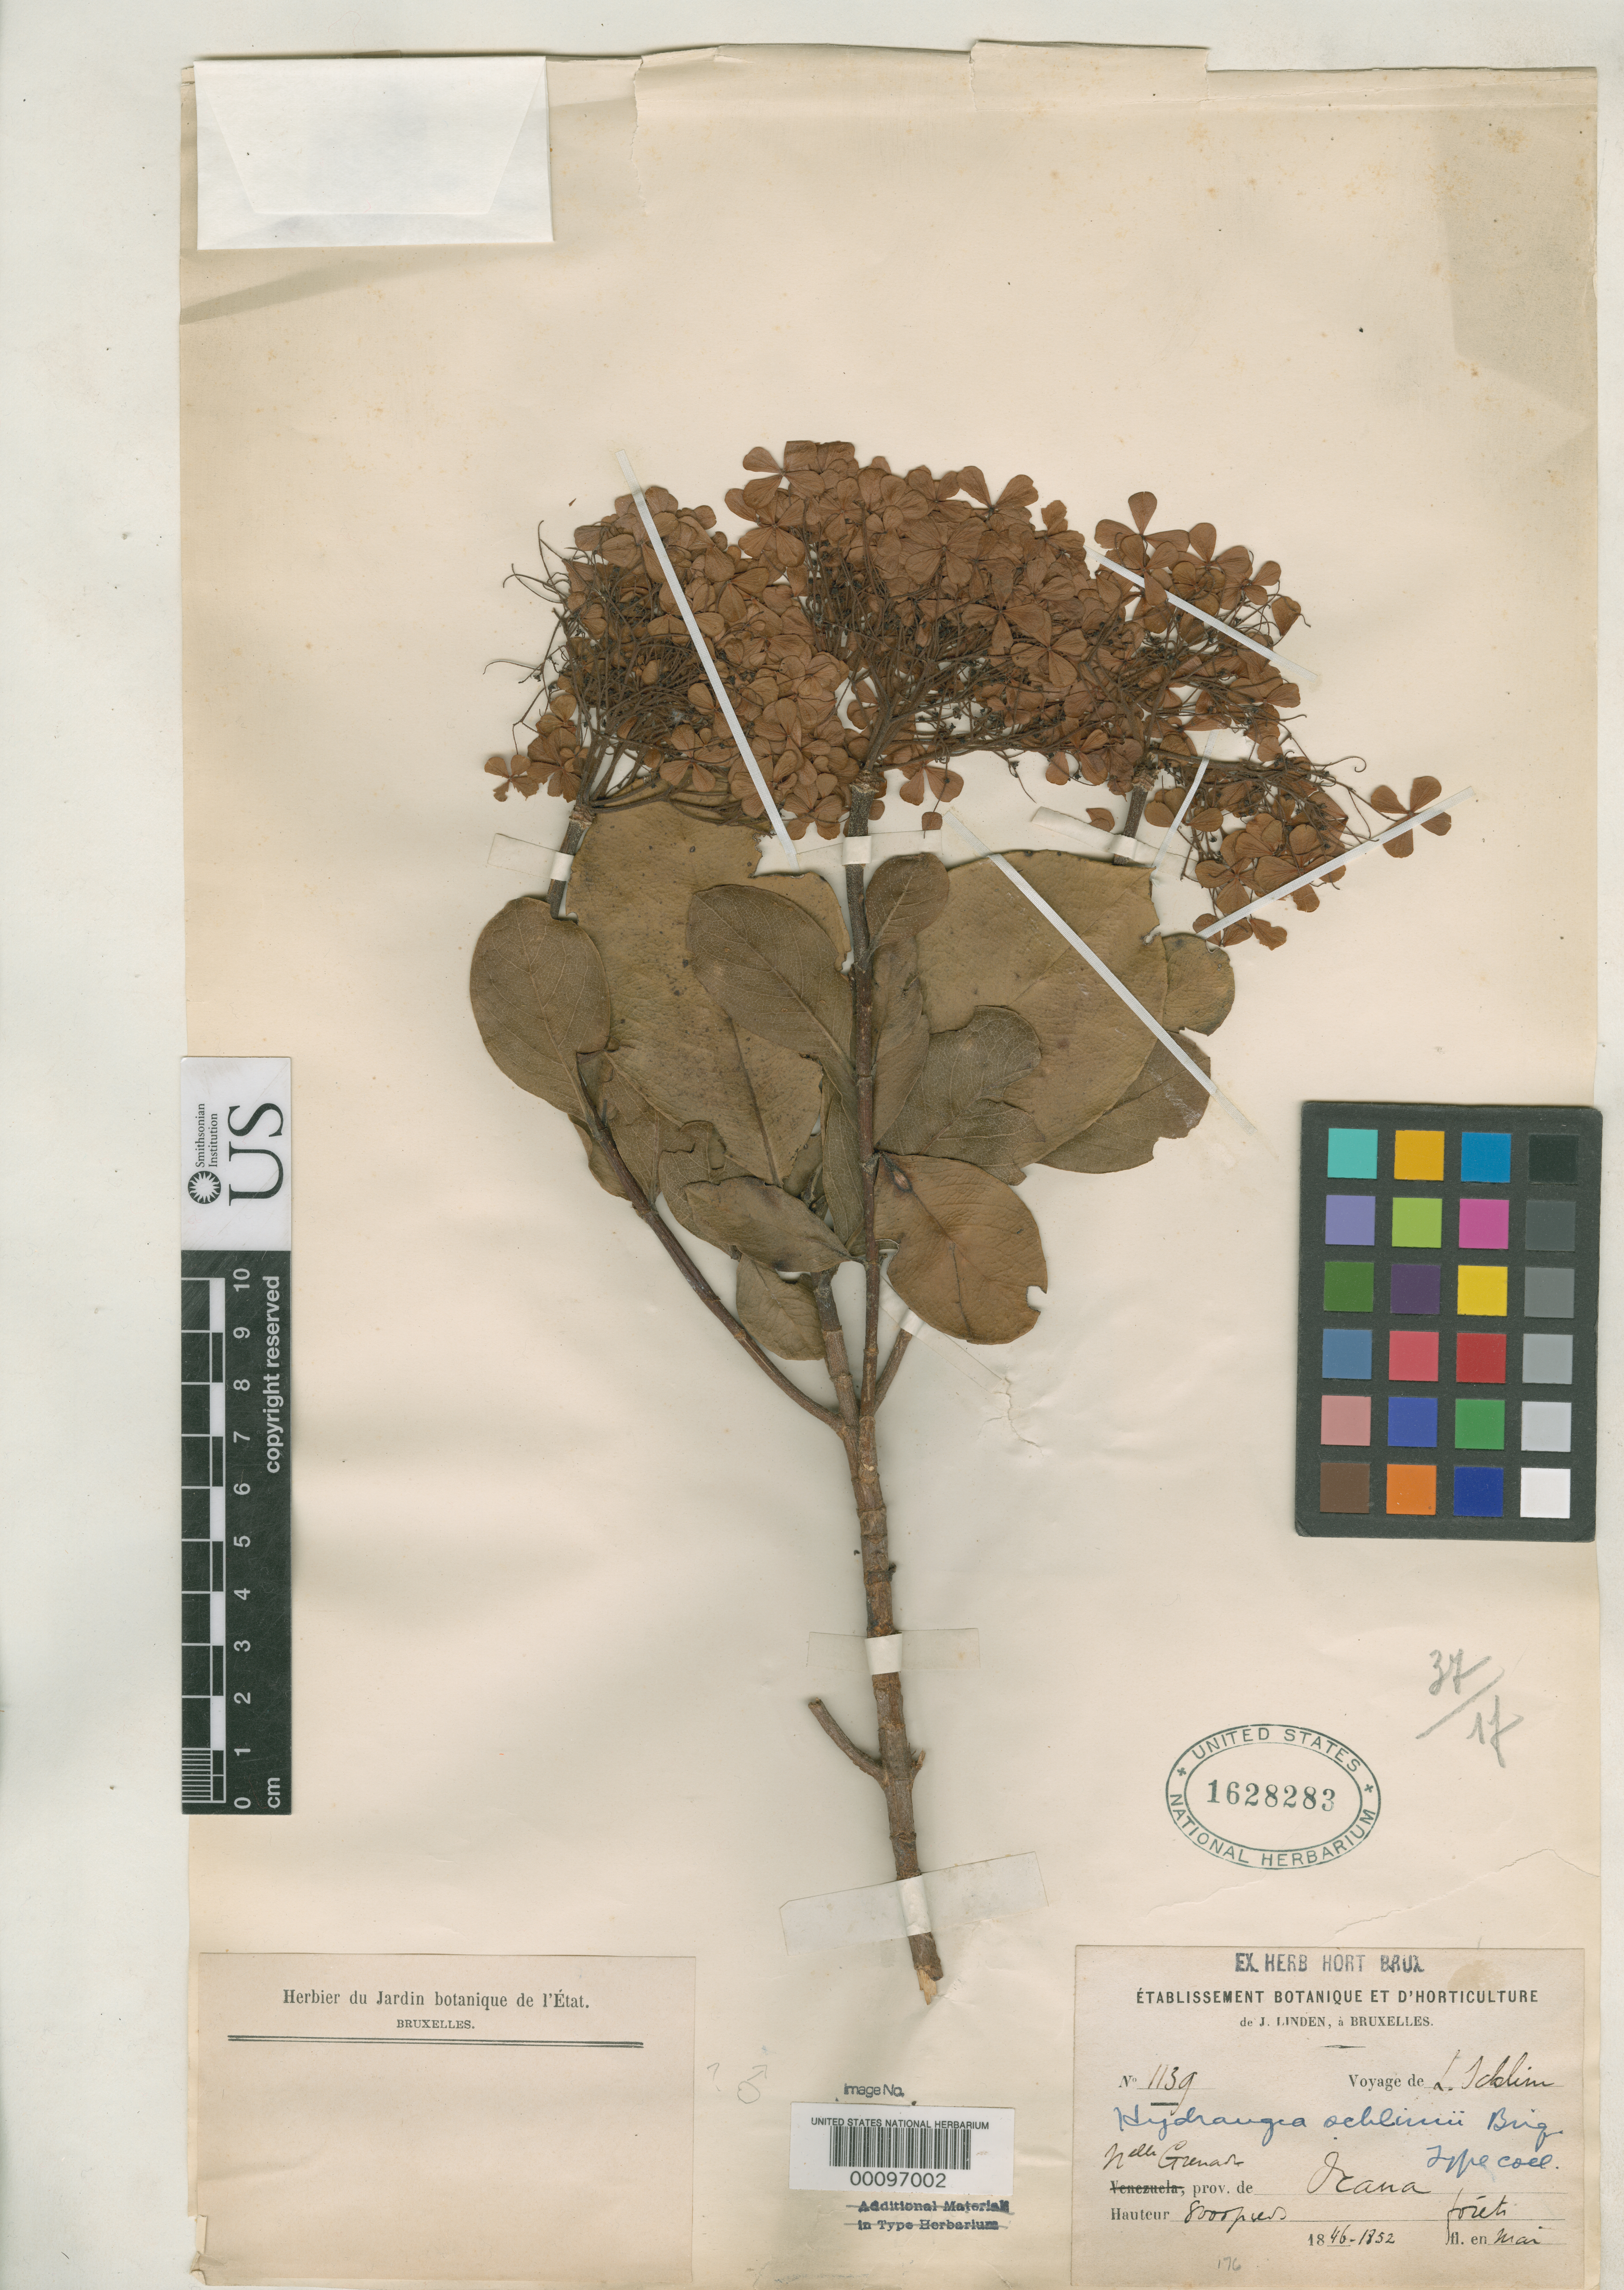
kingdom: Plantae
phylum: Tracheophyta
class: Magnoliopsida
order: Cornales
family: Hydrangeaceae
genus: Hydrangea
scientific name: Hydrangea schlimii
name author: Briq.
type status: Isotype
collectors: L. Schlim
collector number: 1139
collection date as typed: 1846 to -- --- 1852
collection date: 1846/1852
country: Colombia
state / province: Norte de Santander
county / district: Ocana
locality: Grenar.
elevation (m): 8000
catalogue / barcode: US 1628283